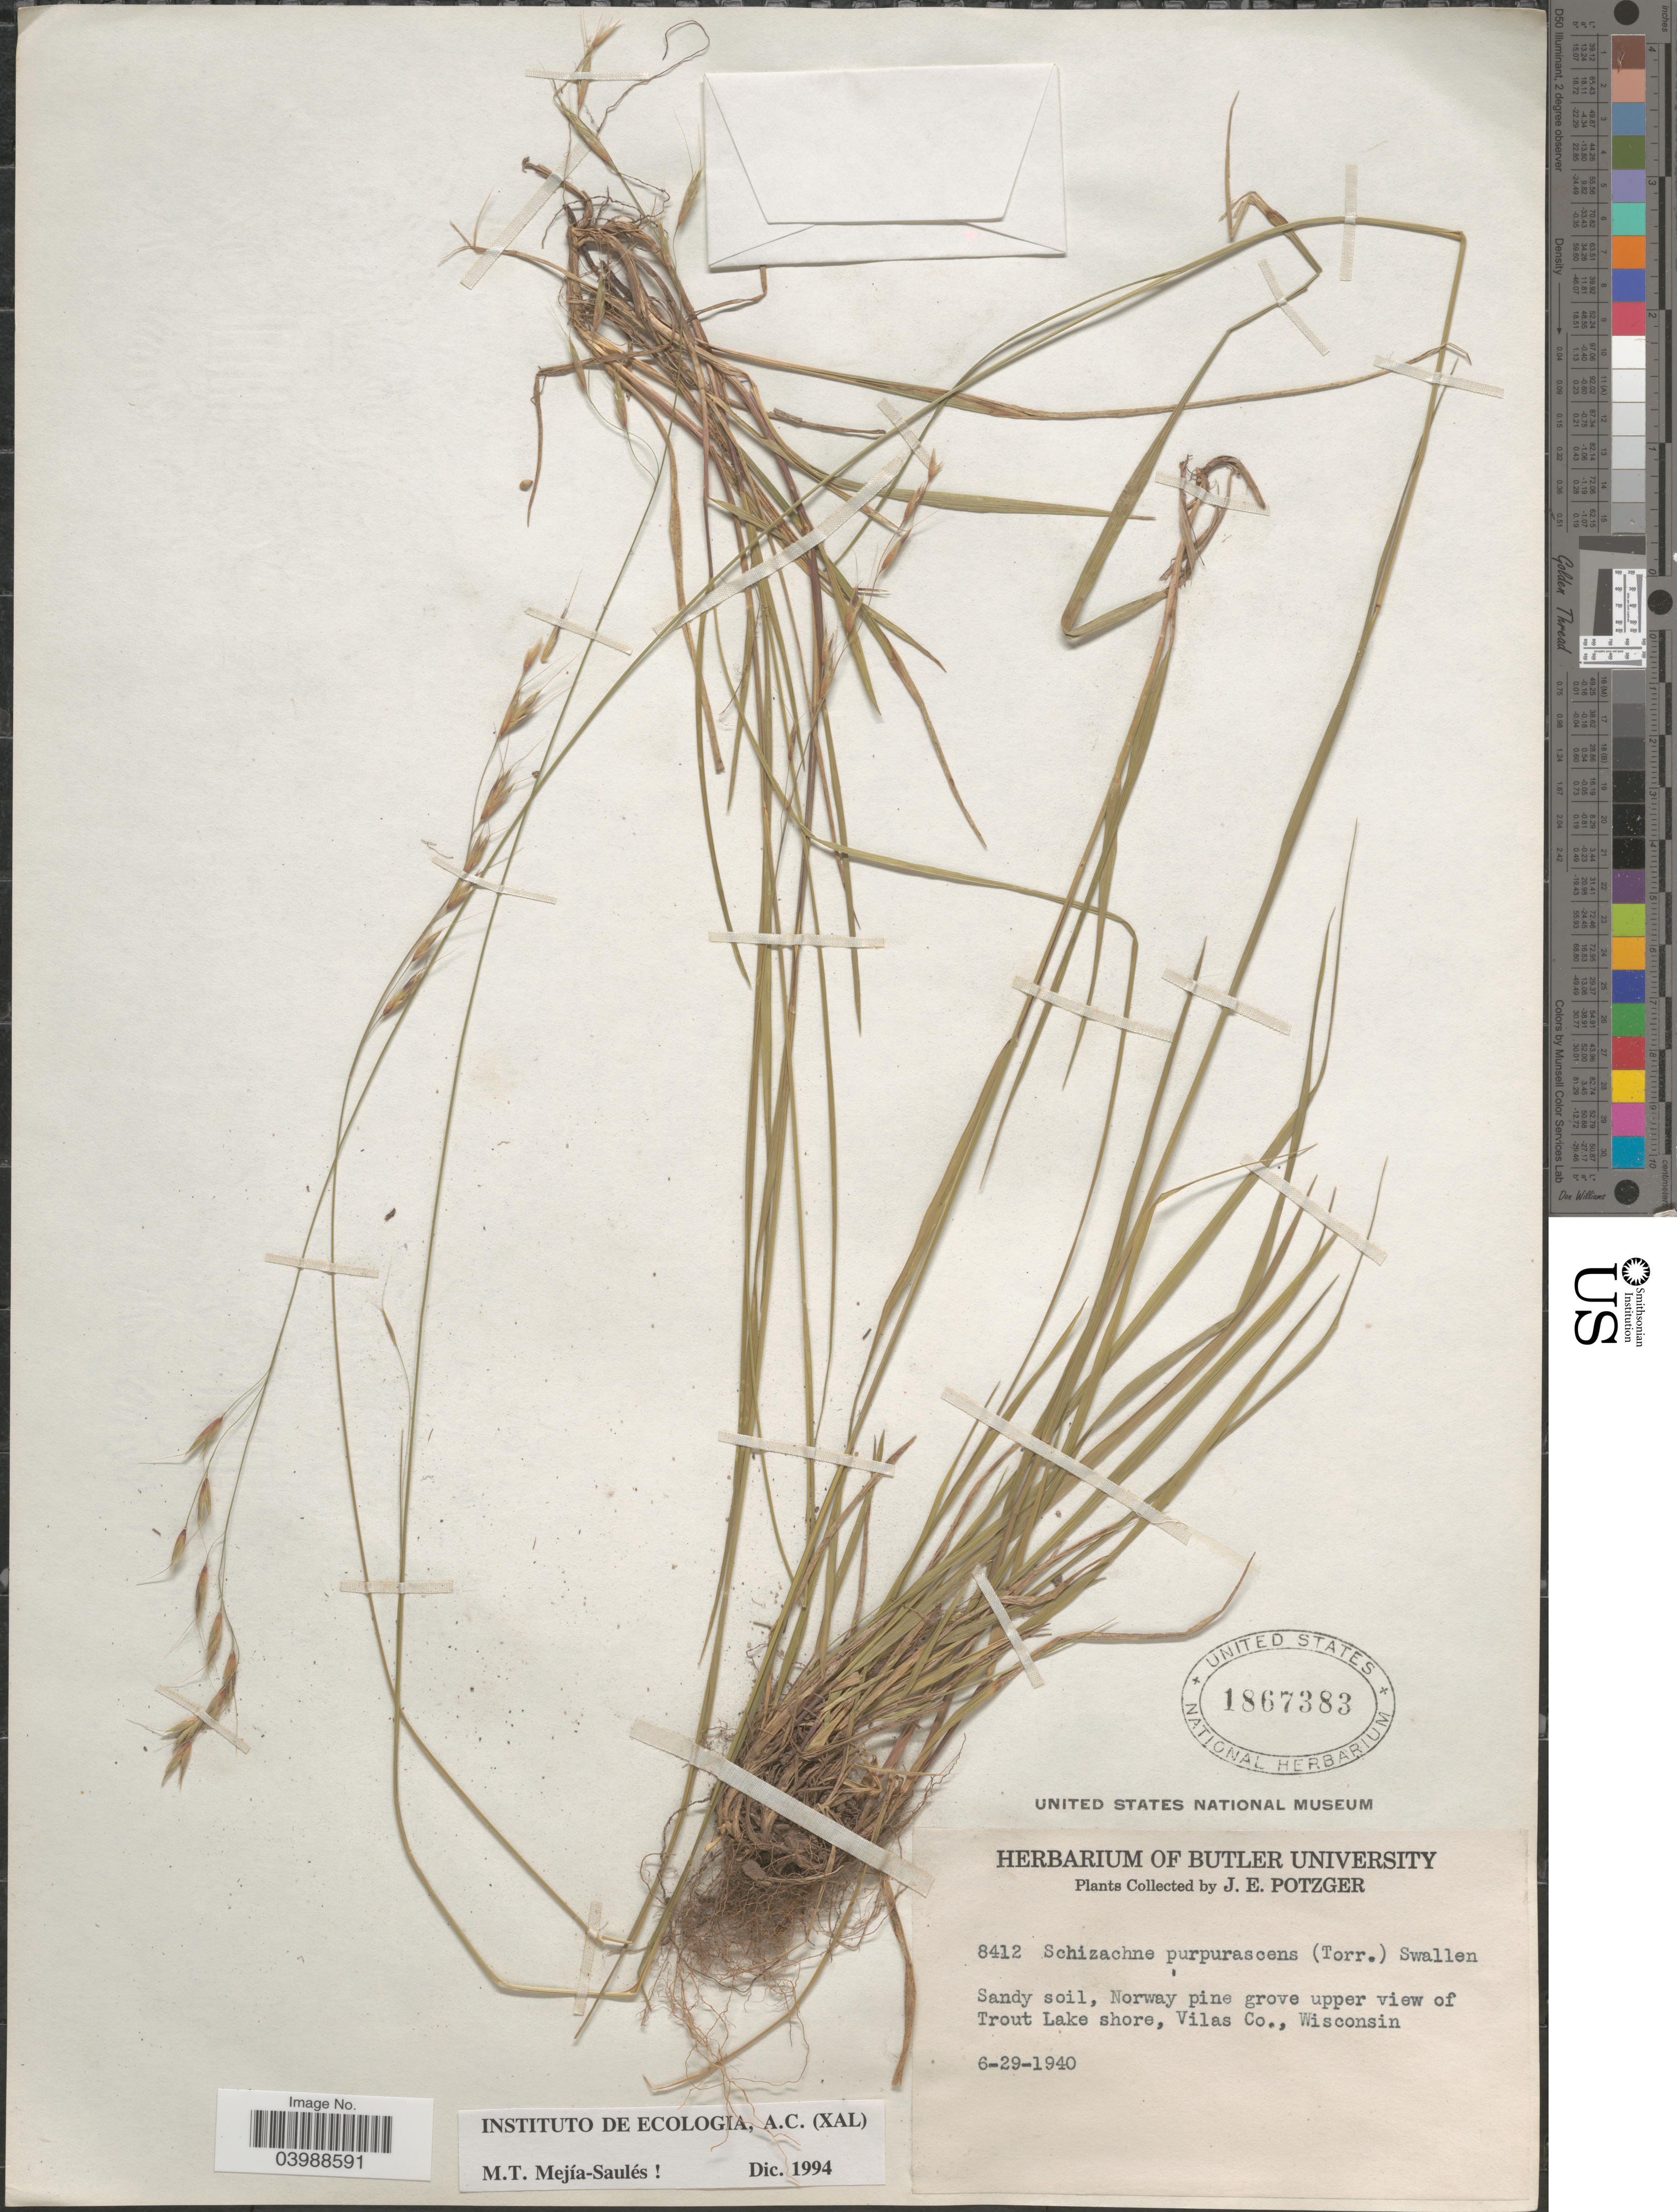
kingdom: Plantae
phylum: Tracheophyta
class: Liliopsida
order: Poales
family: Poaceae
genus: Schizachne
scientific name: Schizachne purpurascens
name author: (Torr.) Swallen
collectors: J. Potzger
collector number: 8412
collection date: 1940-06-29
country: United States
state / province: Wisconsin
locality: Norway pine grove upper view of Trout Lake shore, Vilas Co.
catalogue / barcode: US 1867383